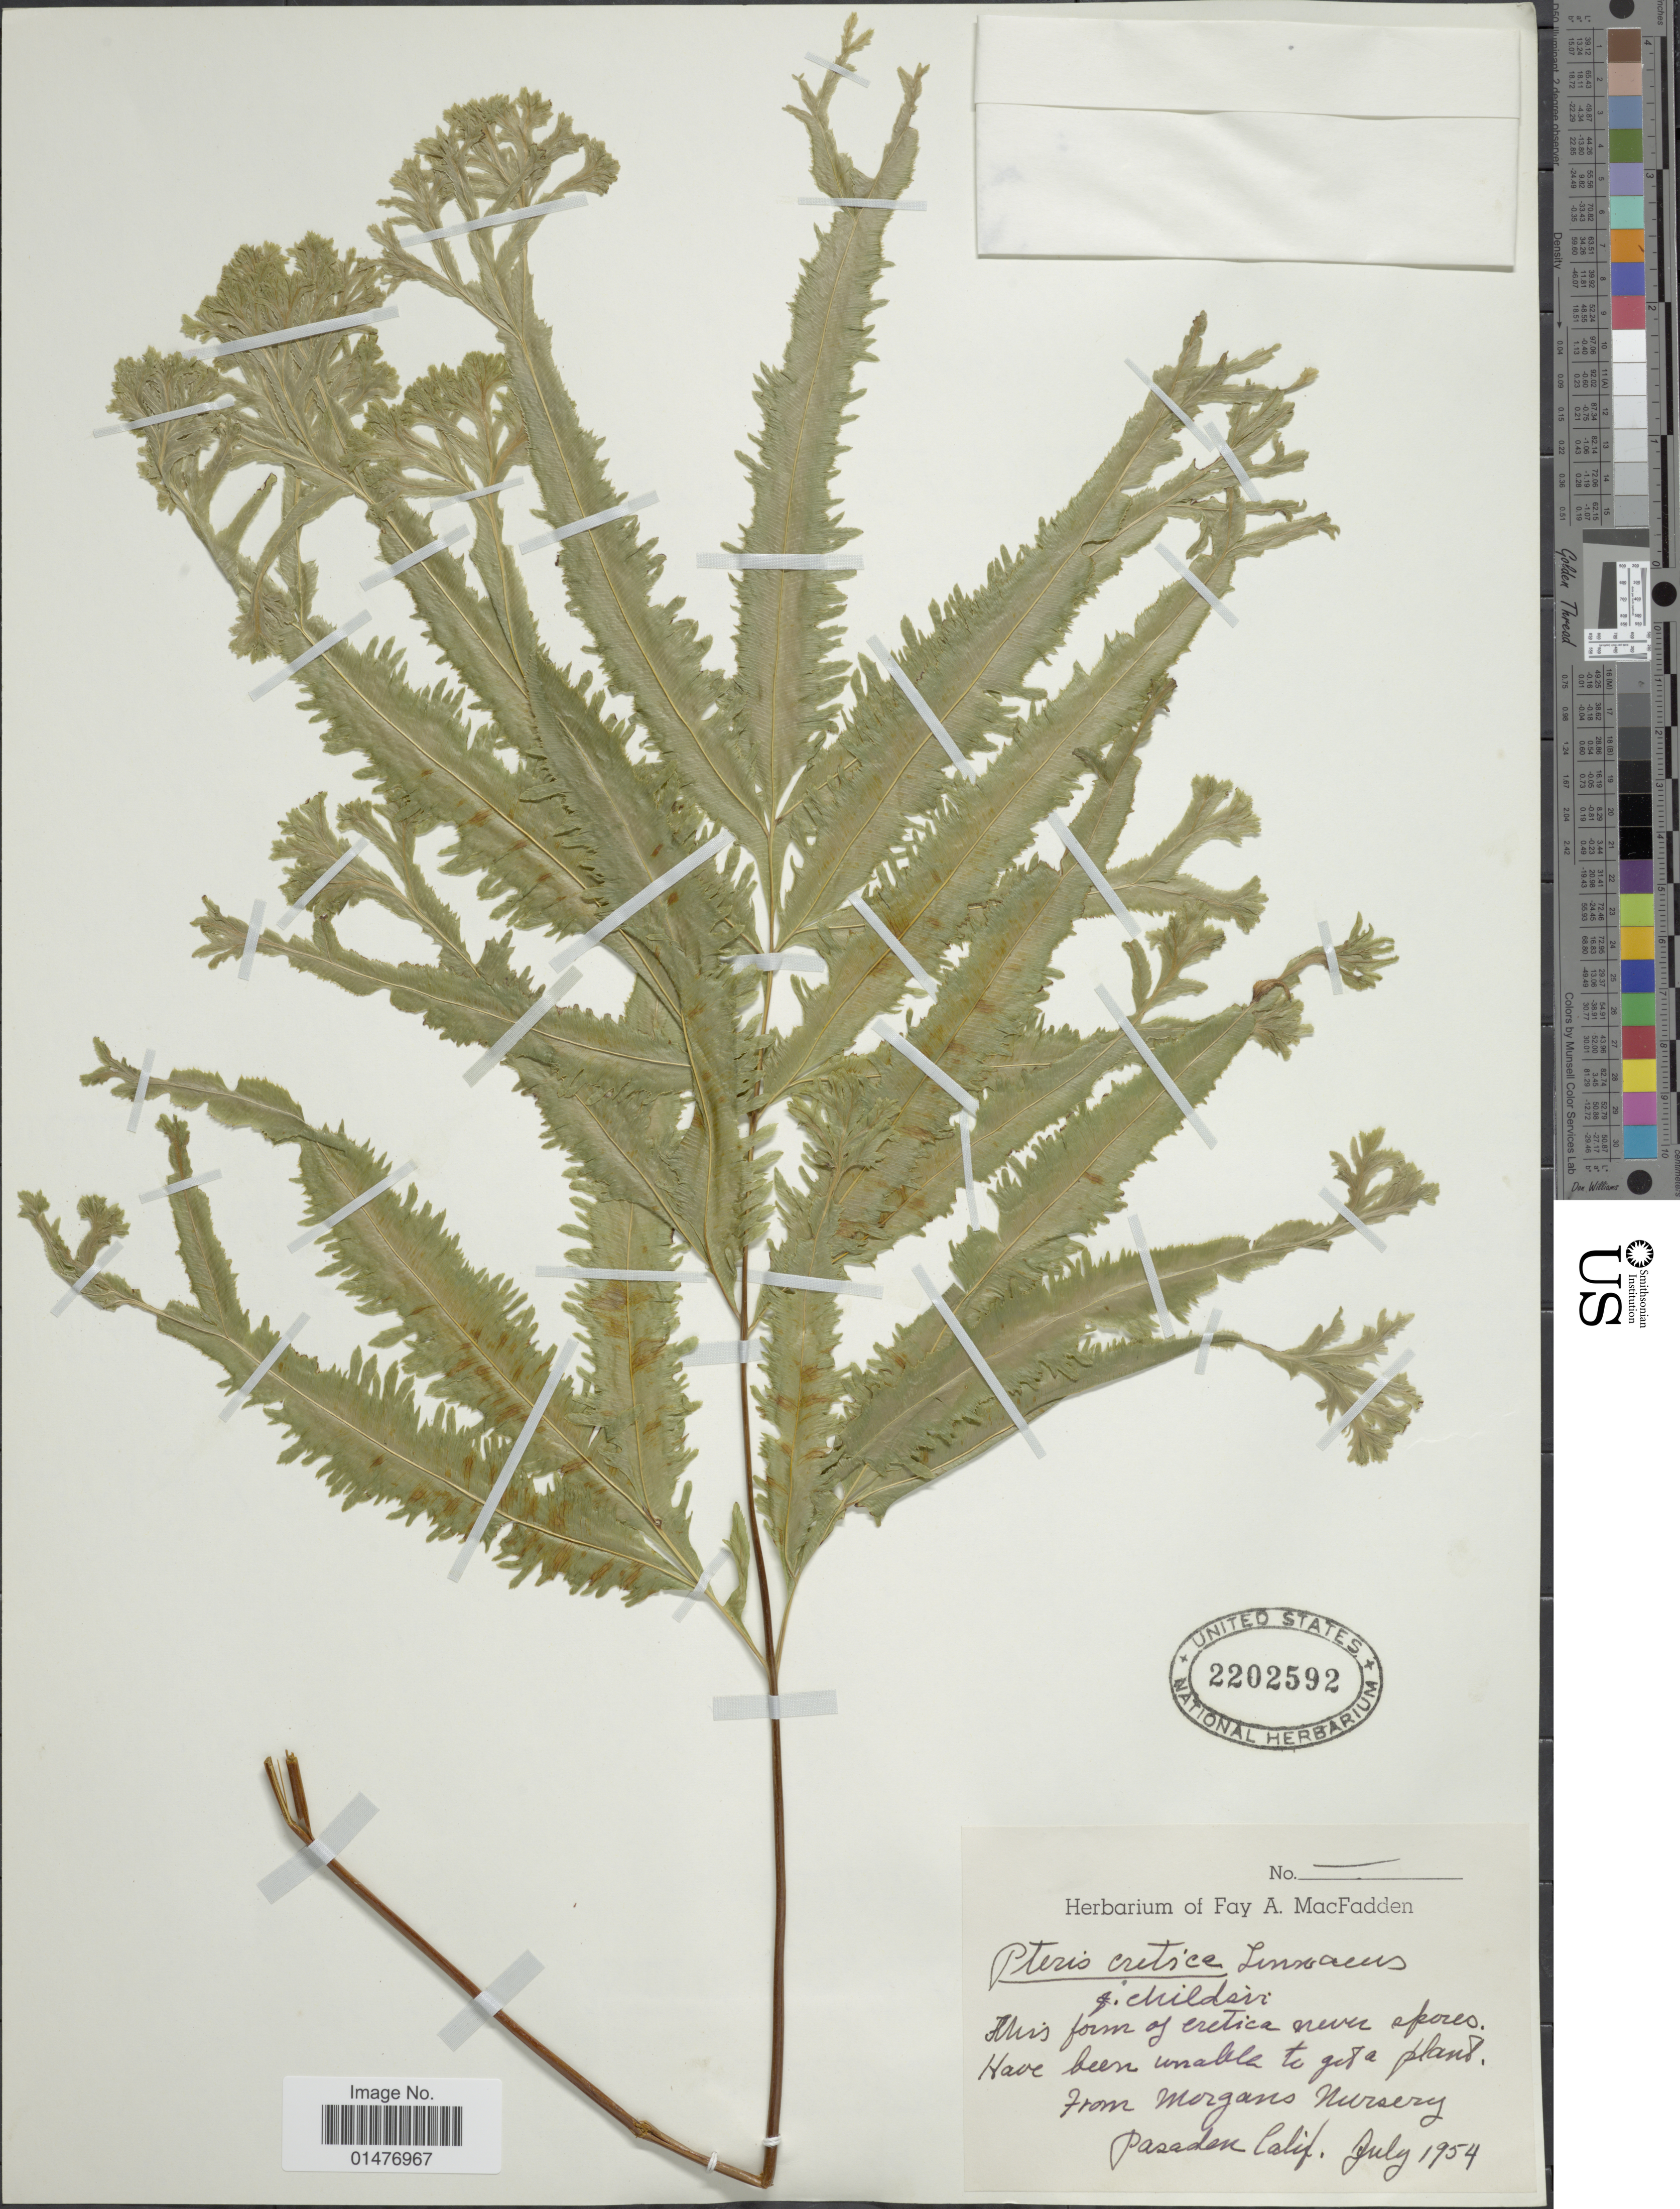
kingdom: Plantae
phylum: Tracheophyta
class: Polypodiopsida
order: Polypodiales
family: Pteridaceae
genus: Pteris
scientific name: Pteris cretica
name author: L.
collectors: ex herb. Fay A. MacFadden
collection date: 1954-07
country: United States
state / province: California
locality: From Morgans Nursery Pasaden Calif.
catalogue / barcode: US 2202592